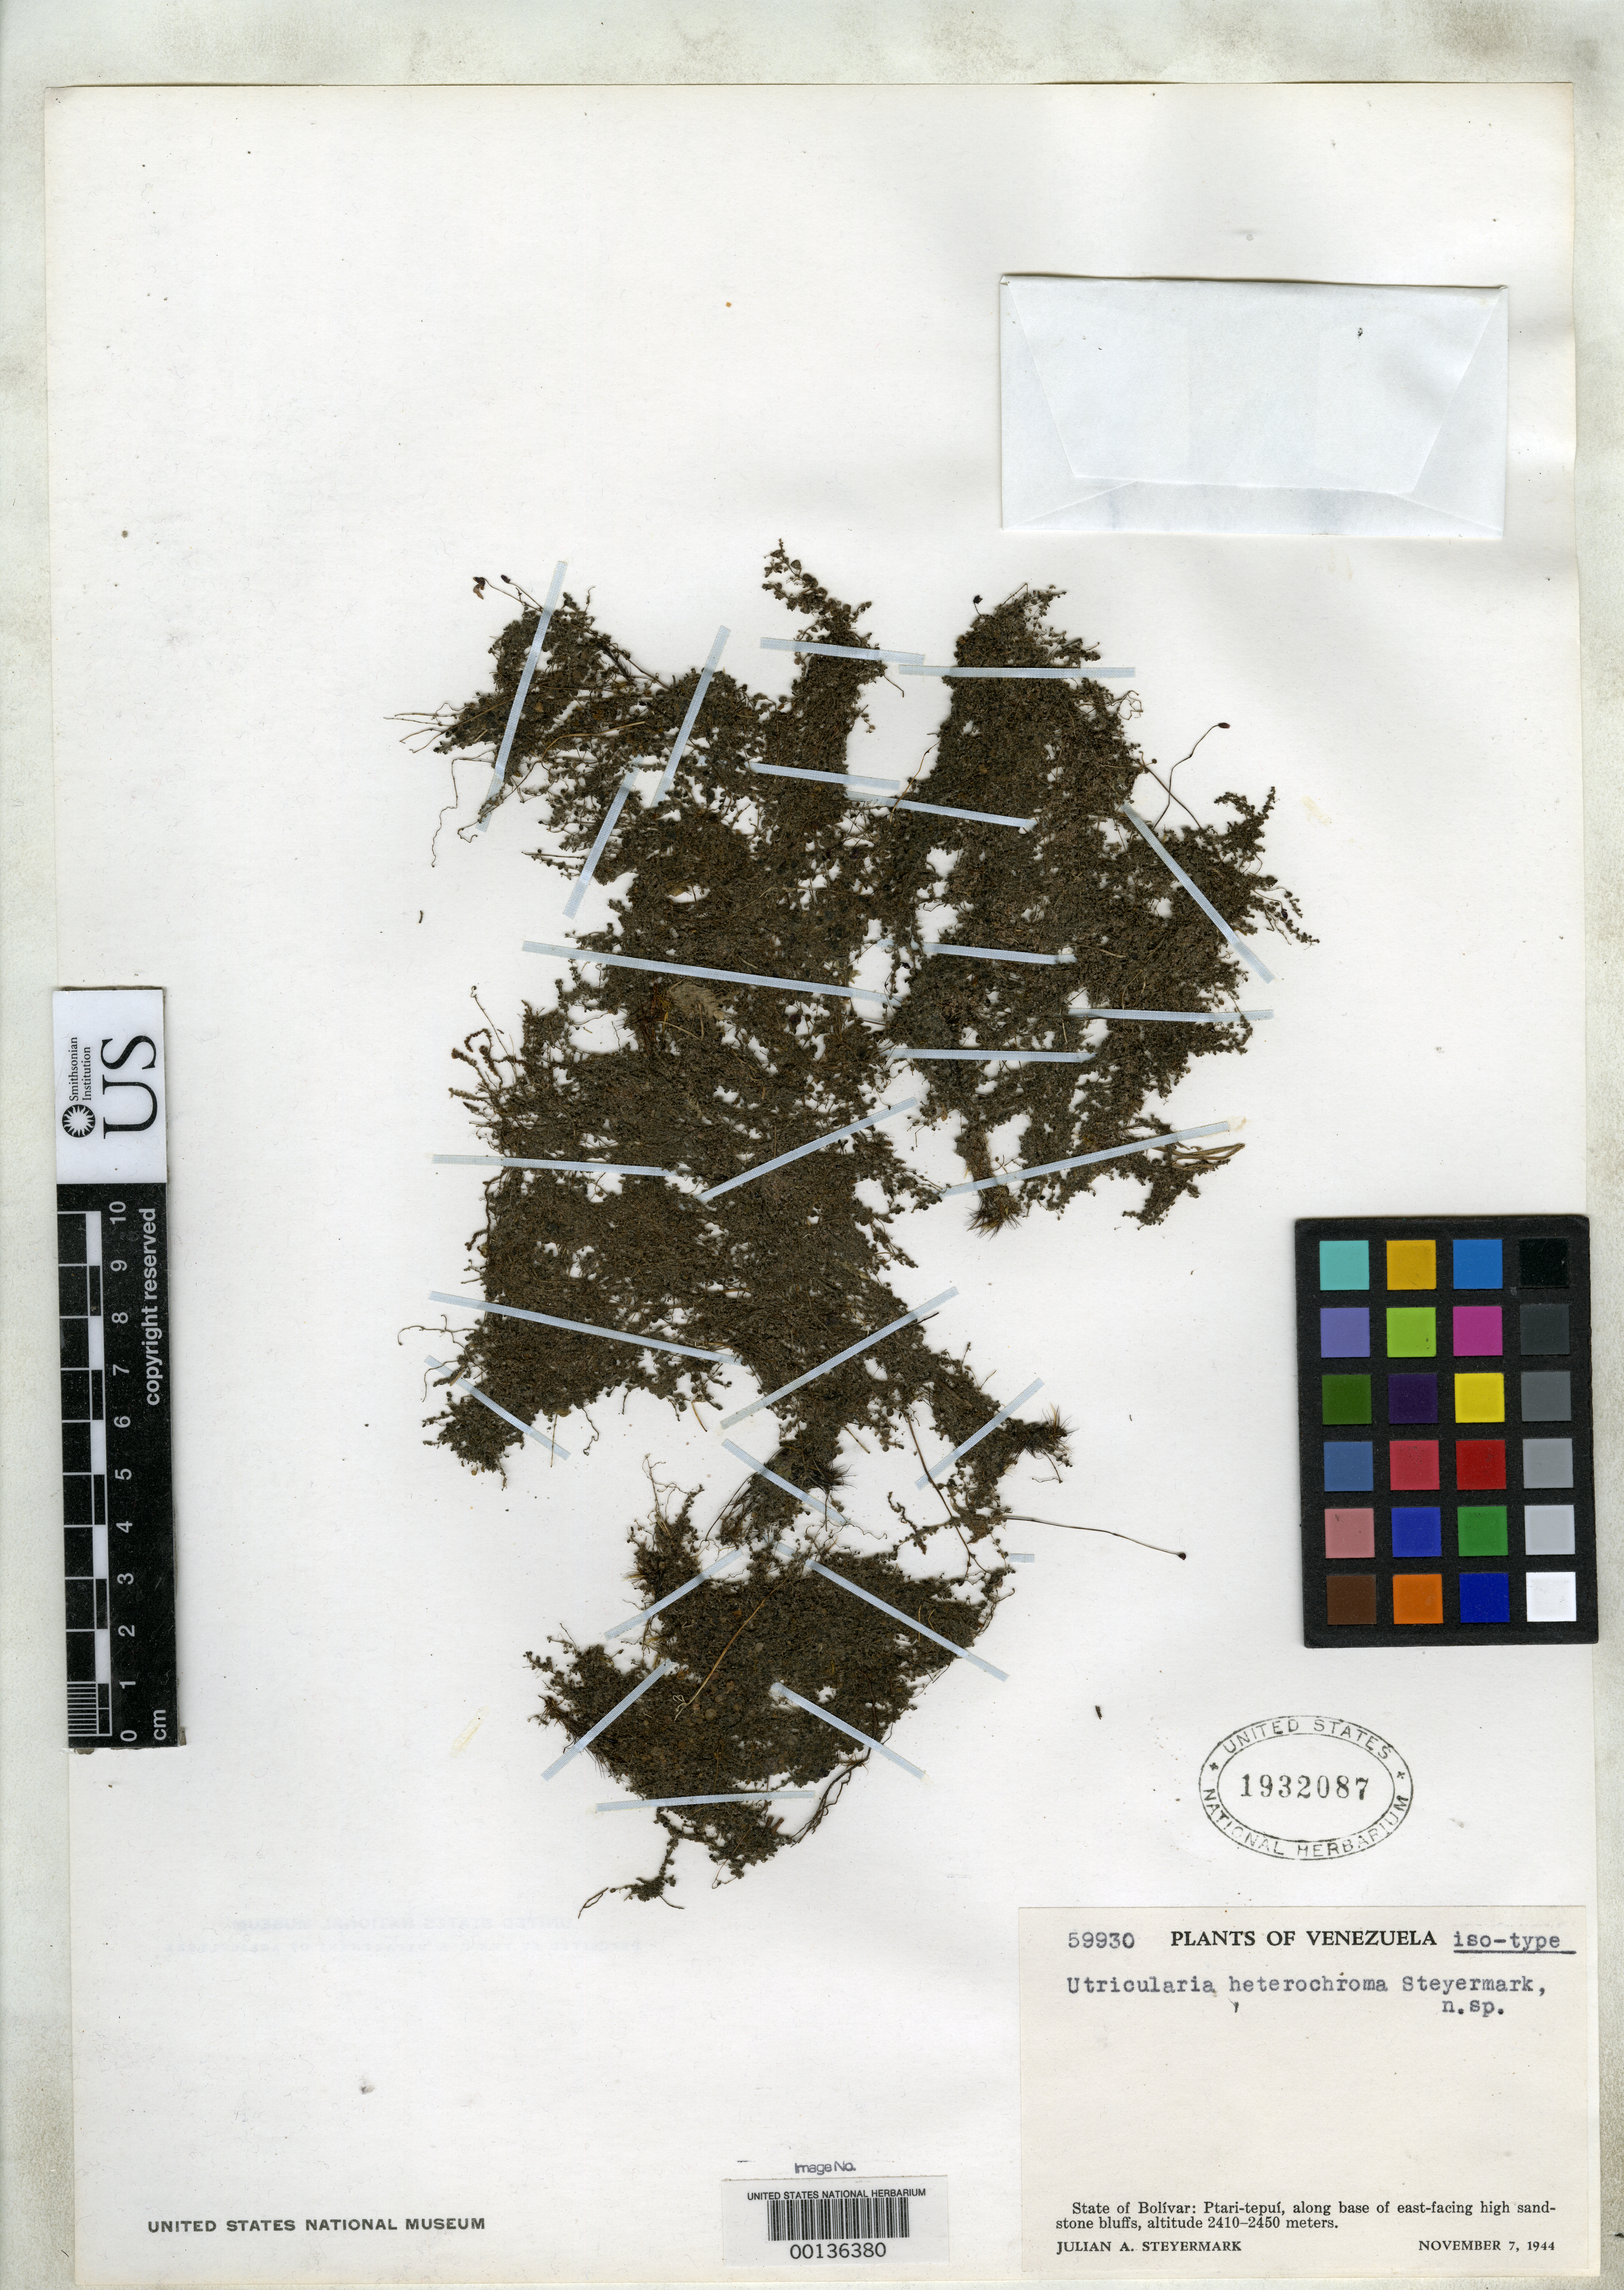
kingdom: Plantae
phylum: Tracheophyta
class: Magnoliopsida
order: Lamiales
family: Lentibulariaceae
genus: Utricularia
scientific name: Utricularia heterochroma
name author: Steyerm.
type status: Isotype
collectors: J. Steyermark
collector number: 59930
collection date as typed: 07 Nov 1944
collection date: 1944-11-07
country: Venezuela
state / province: Bolivar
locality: Ptari-Tepui.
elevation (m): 2410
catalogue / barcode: US 1932087